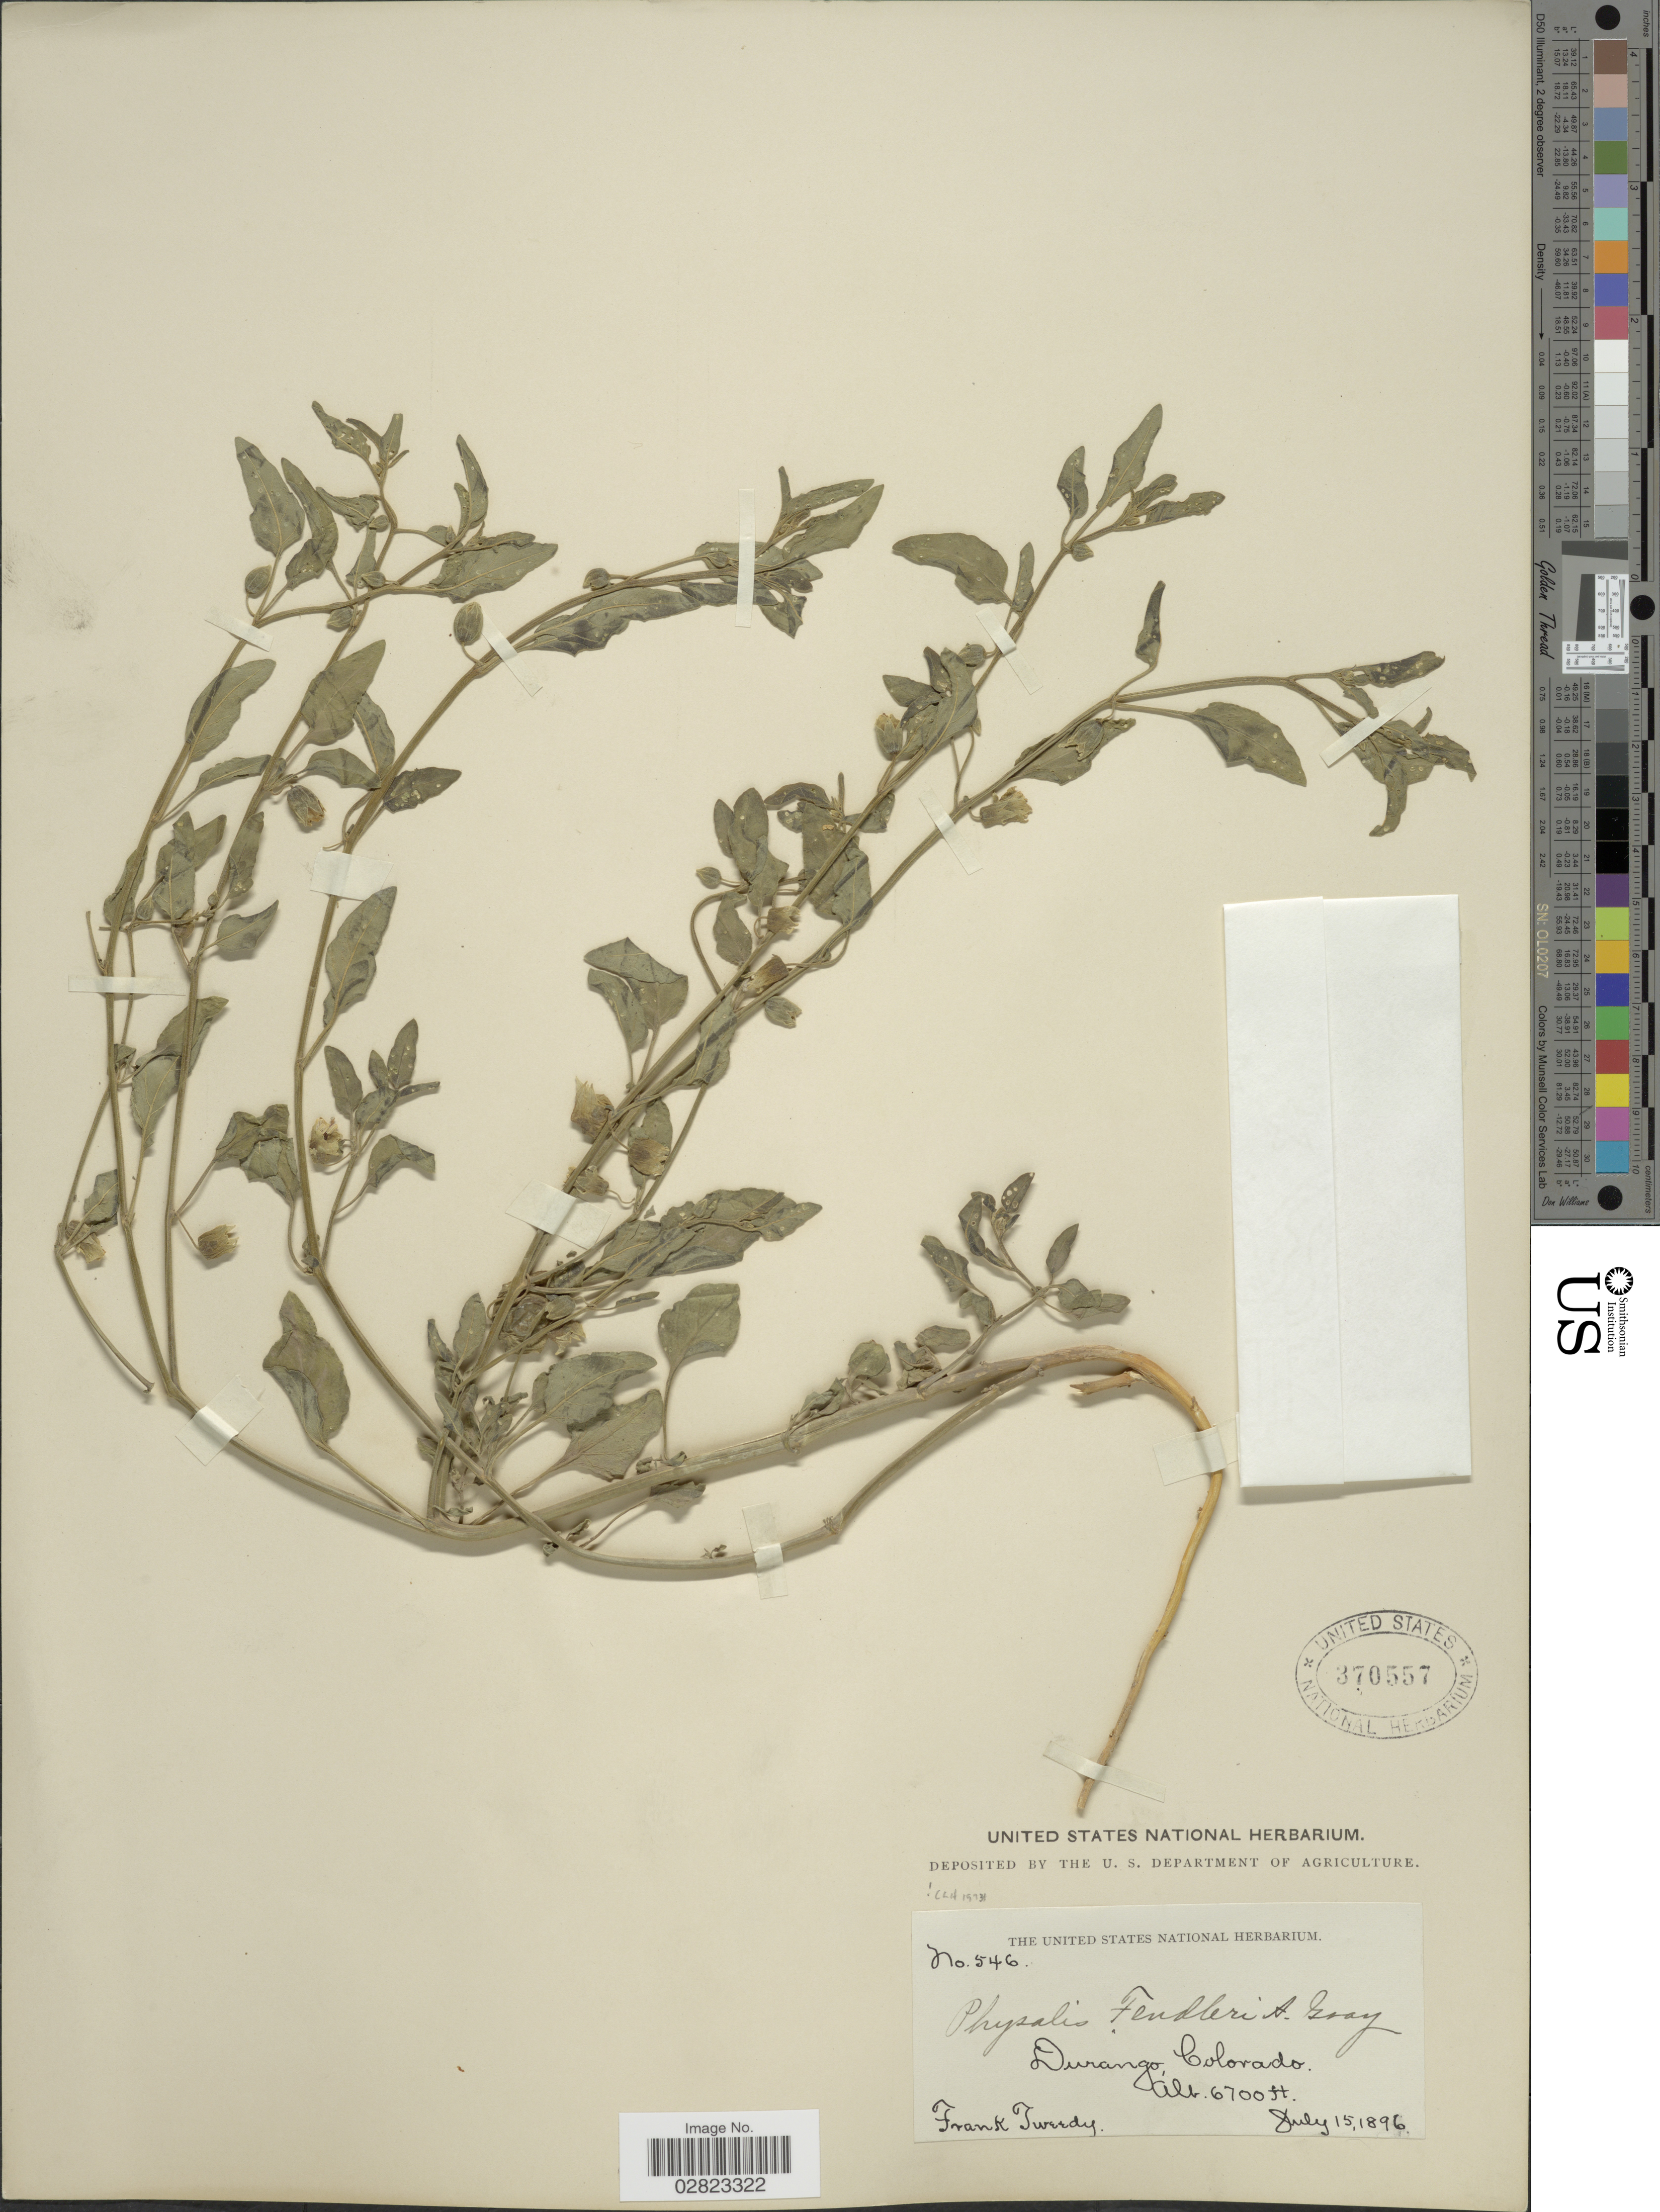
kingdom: Plantae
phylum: Tracheophyta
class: Magnoliopsida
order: Solanales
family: Solanaceae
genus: Physalis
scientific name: Physalis fendleri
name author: A. Gray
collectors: F. Tweedy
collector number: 546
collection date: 1896-07-15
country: United States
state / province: Colorado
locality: Durango.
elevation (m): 2042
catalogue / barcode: US 370557